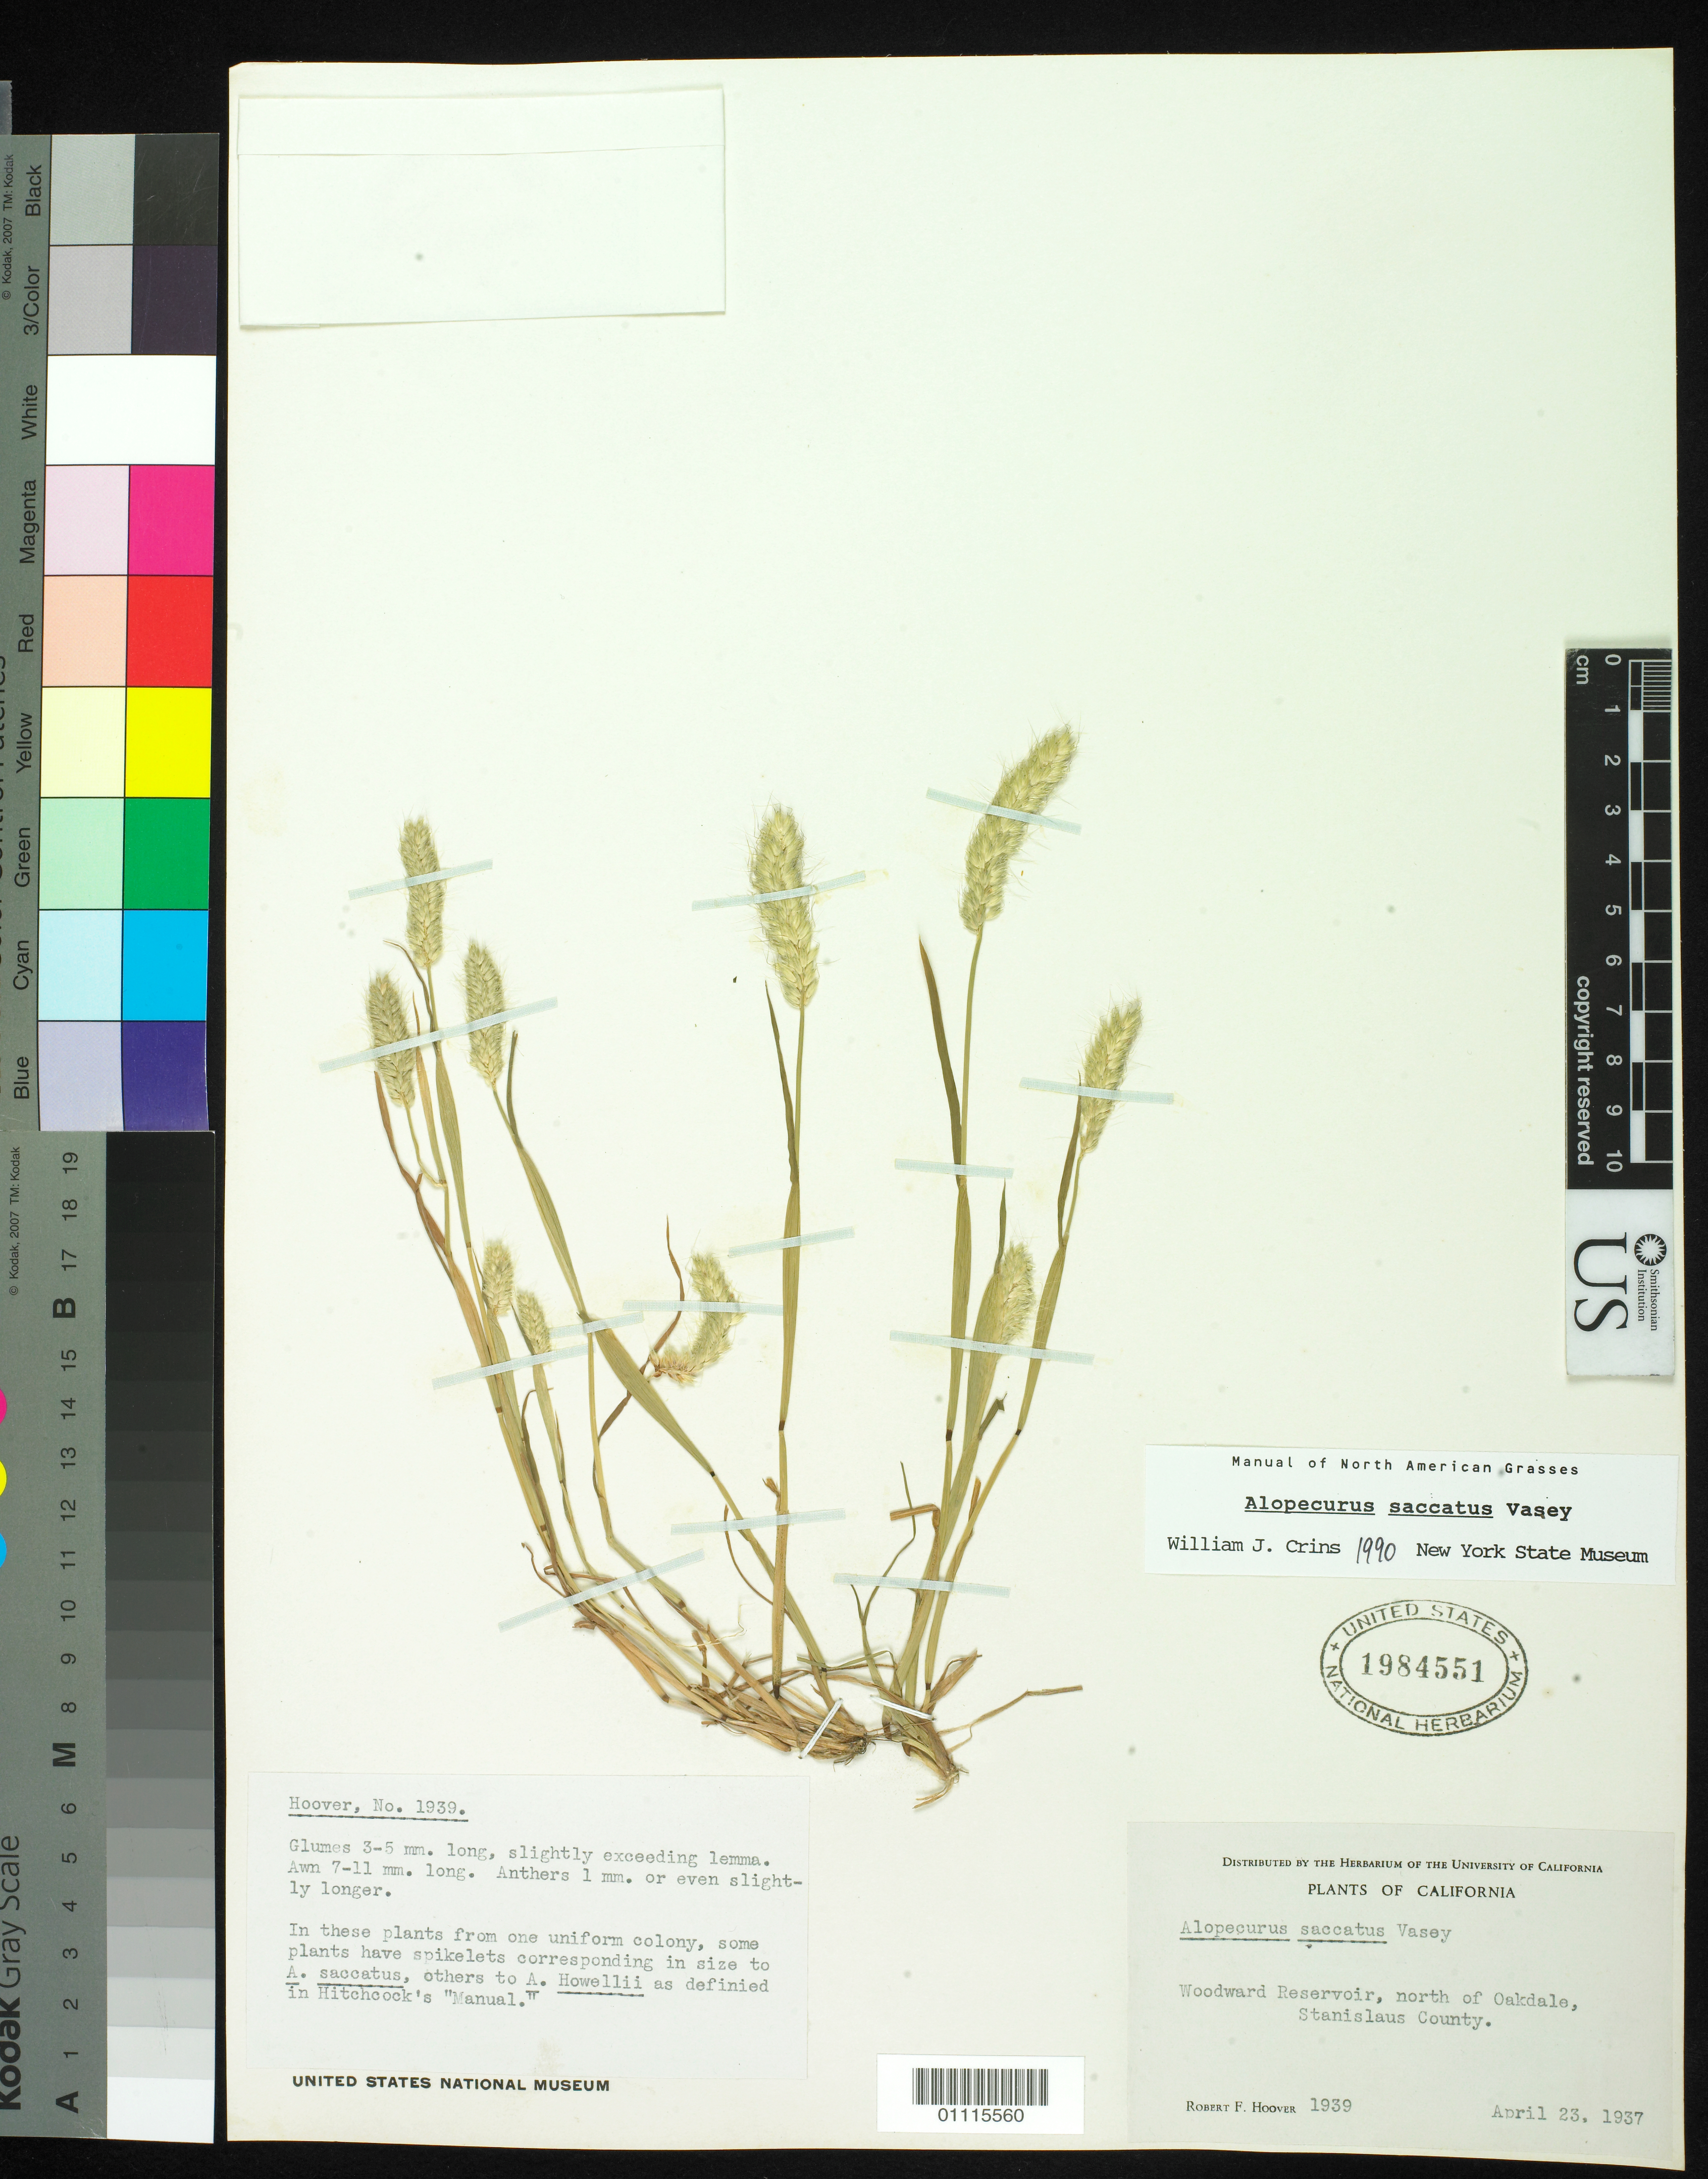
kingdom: Plantae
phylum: Tracheophyta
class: Liliopsida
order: Poales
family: Poaceae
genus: Alopecurus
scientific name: Alopecurus saccatus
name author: Vasey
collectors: R. F. Hoover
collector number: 1939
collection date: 1937-04-23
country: United States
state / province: California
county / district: Stanislaus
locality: Woodward Reservoir, N of Oakdale.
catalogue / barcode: US 1984551